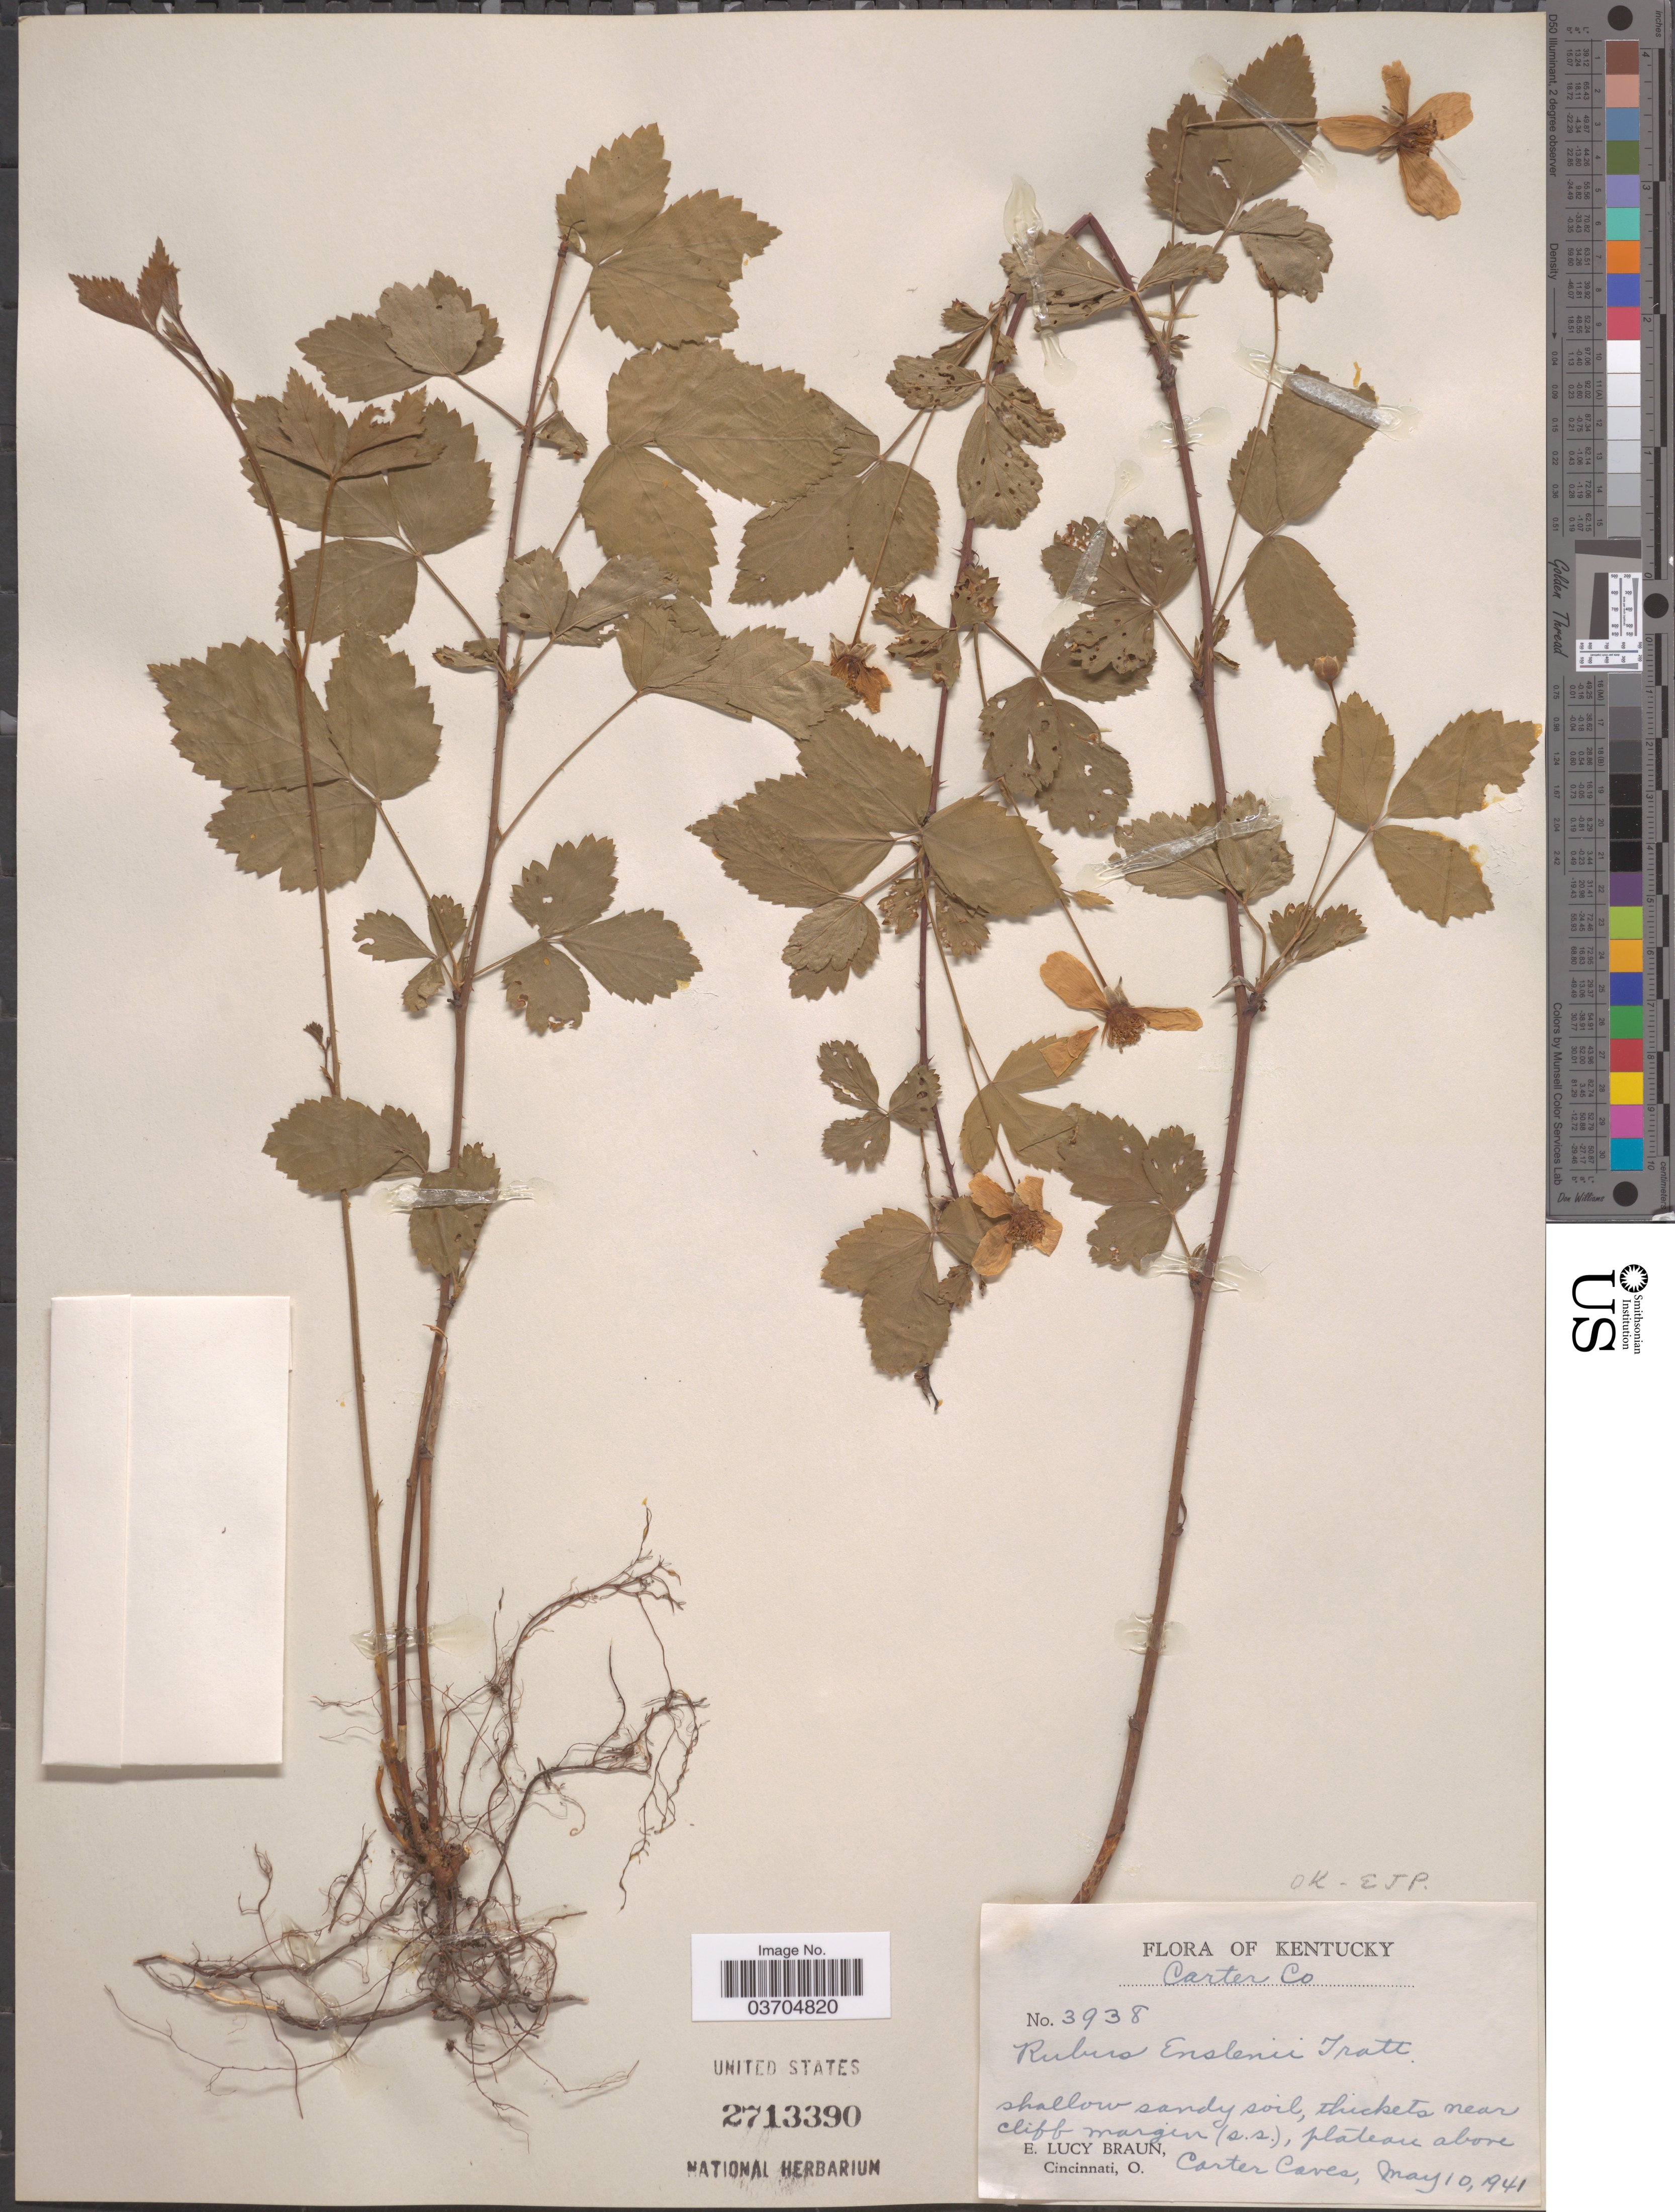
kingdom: Plantae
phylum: Tracheophyta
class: Magnoliopsida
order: Rosales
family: Rosaceae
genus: Rubus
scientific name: Rubus enslenii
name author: Tratt.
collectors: E. L. Braun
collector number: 3938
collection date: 1941-05-10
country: United States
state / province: Kentucky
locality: Carter Co. Thickets near cliff margin (s.s.), plateau above Carter Caves.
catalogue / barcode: US 2713390